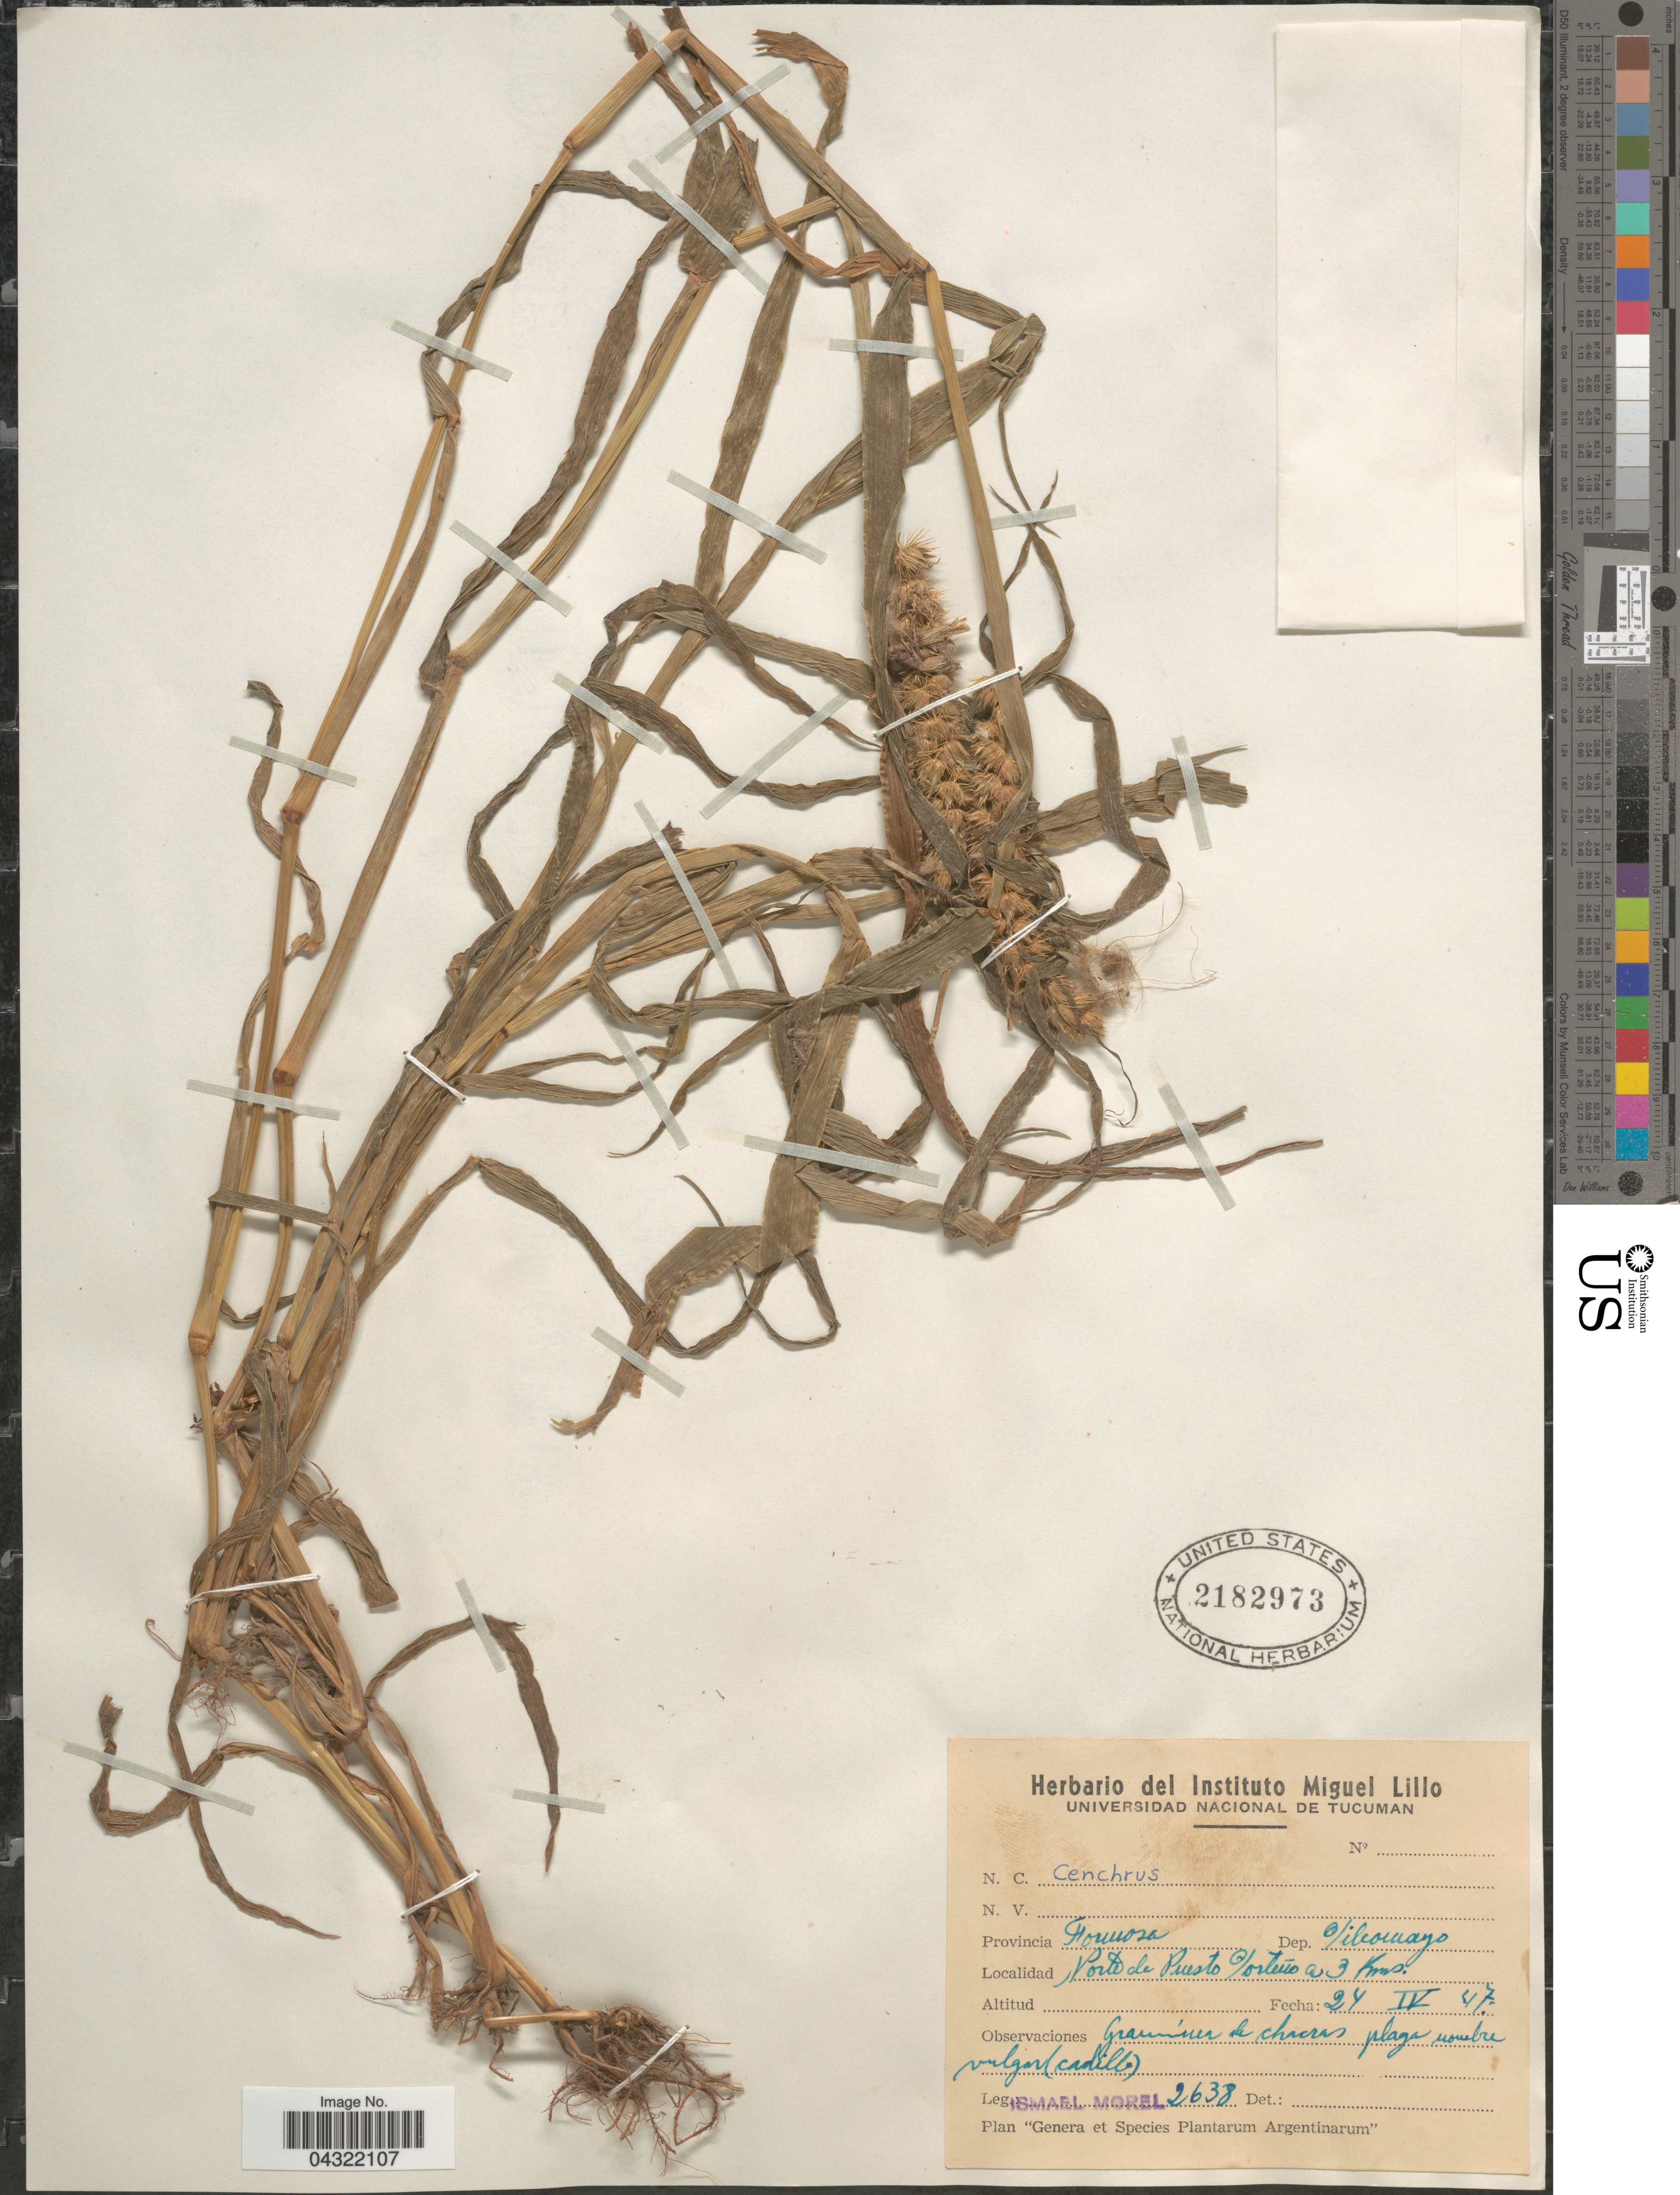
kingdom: Plantae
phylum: Tracheophyta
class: Liliopsida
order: Poales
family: Poaceae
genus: Cenchrus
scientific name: Cenchrus sp.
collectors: I. Morel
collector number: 2638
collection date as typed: Transcribed d/m/y: 24/4/47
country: Argentina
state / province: Formosa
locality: Dep. Pilcomayo. Porte de Puerto Porteño ca 3 Kms.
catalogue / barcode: US 2182973